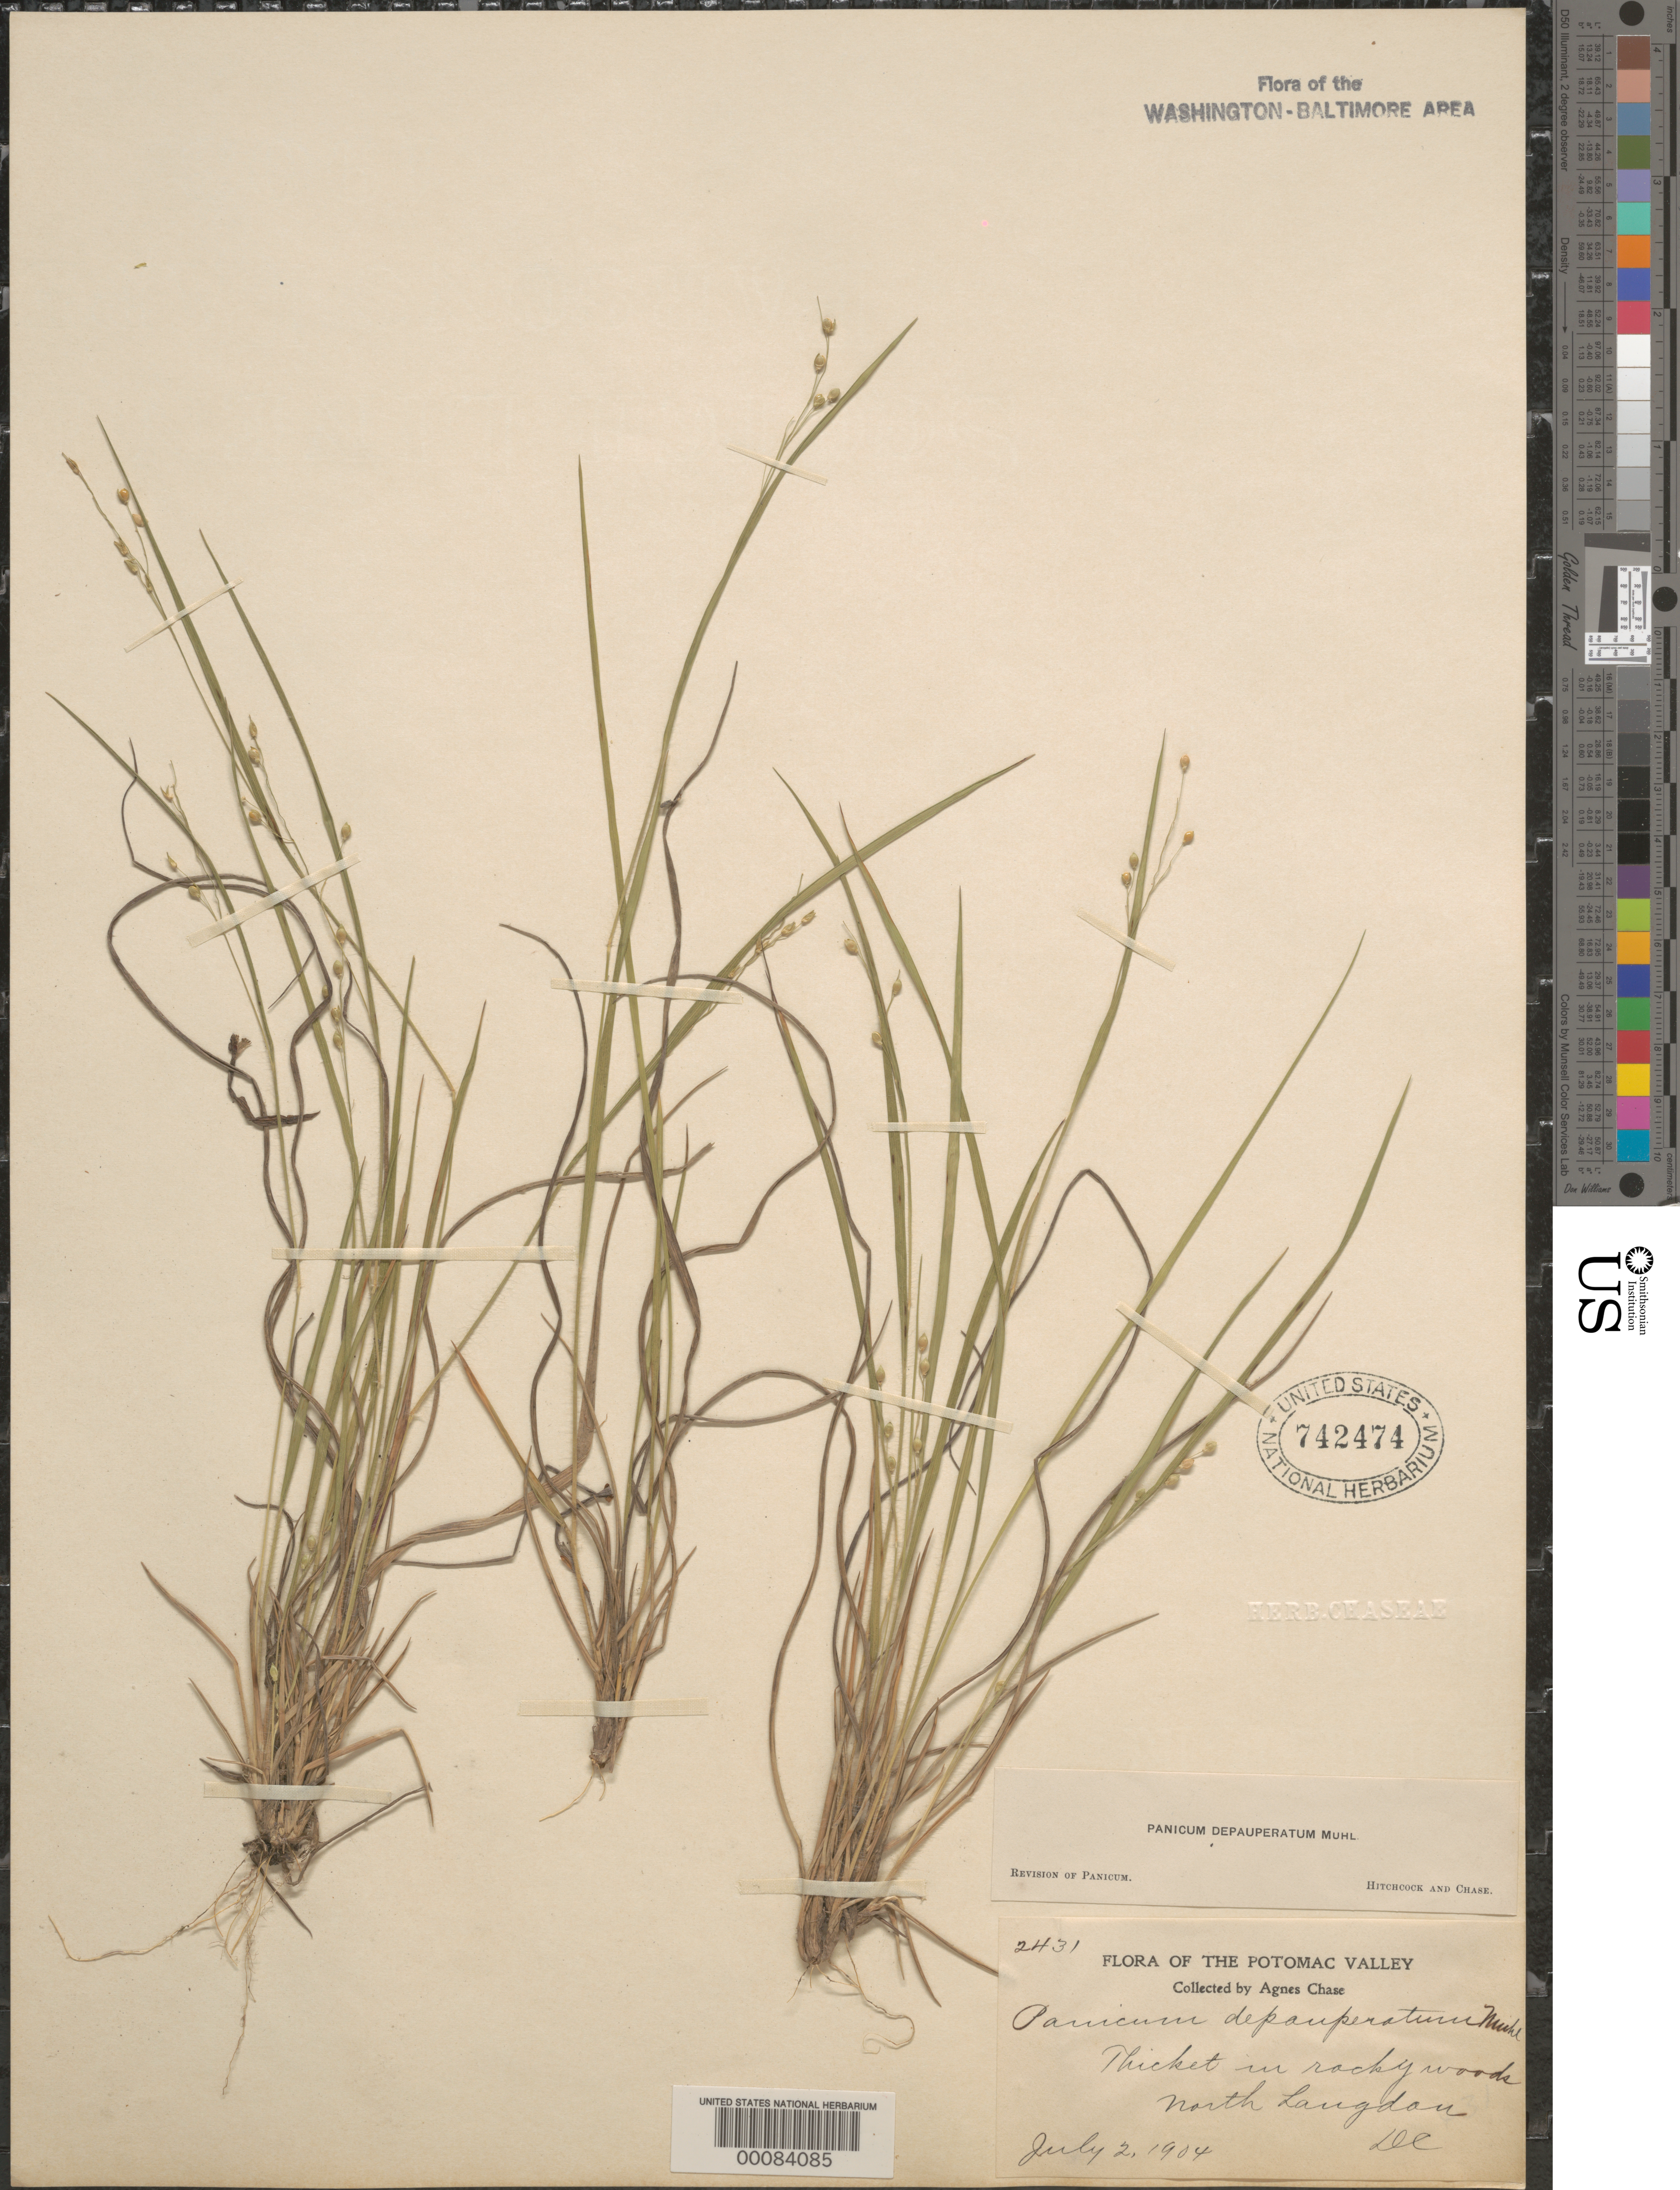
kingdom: Plantae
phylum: Tracheophyta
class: Liliopsida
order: Poales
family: Poaceae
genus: Dichanthelium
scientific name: Dichanthelium depauperatum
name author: (Muhl.) Gould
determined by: Hitchcock, A. S.; Chase, [M.] A.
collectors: A. Chase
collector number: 2431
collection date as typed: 02 Jul 1904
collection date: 1904-07-02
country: United States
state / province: District of Columbia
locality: North Langdan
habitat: Thicket in rocky woods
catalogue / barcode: US 742474